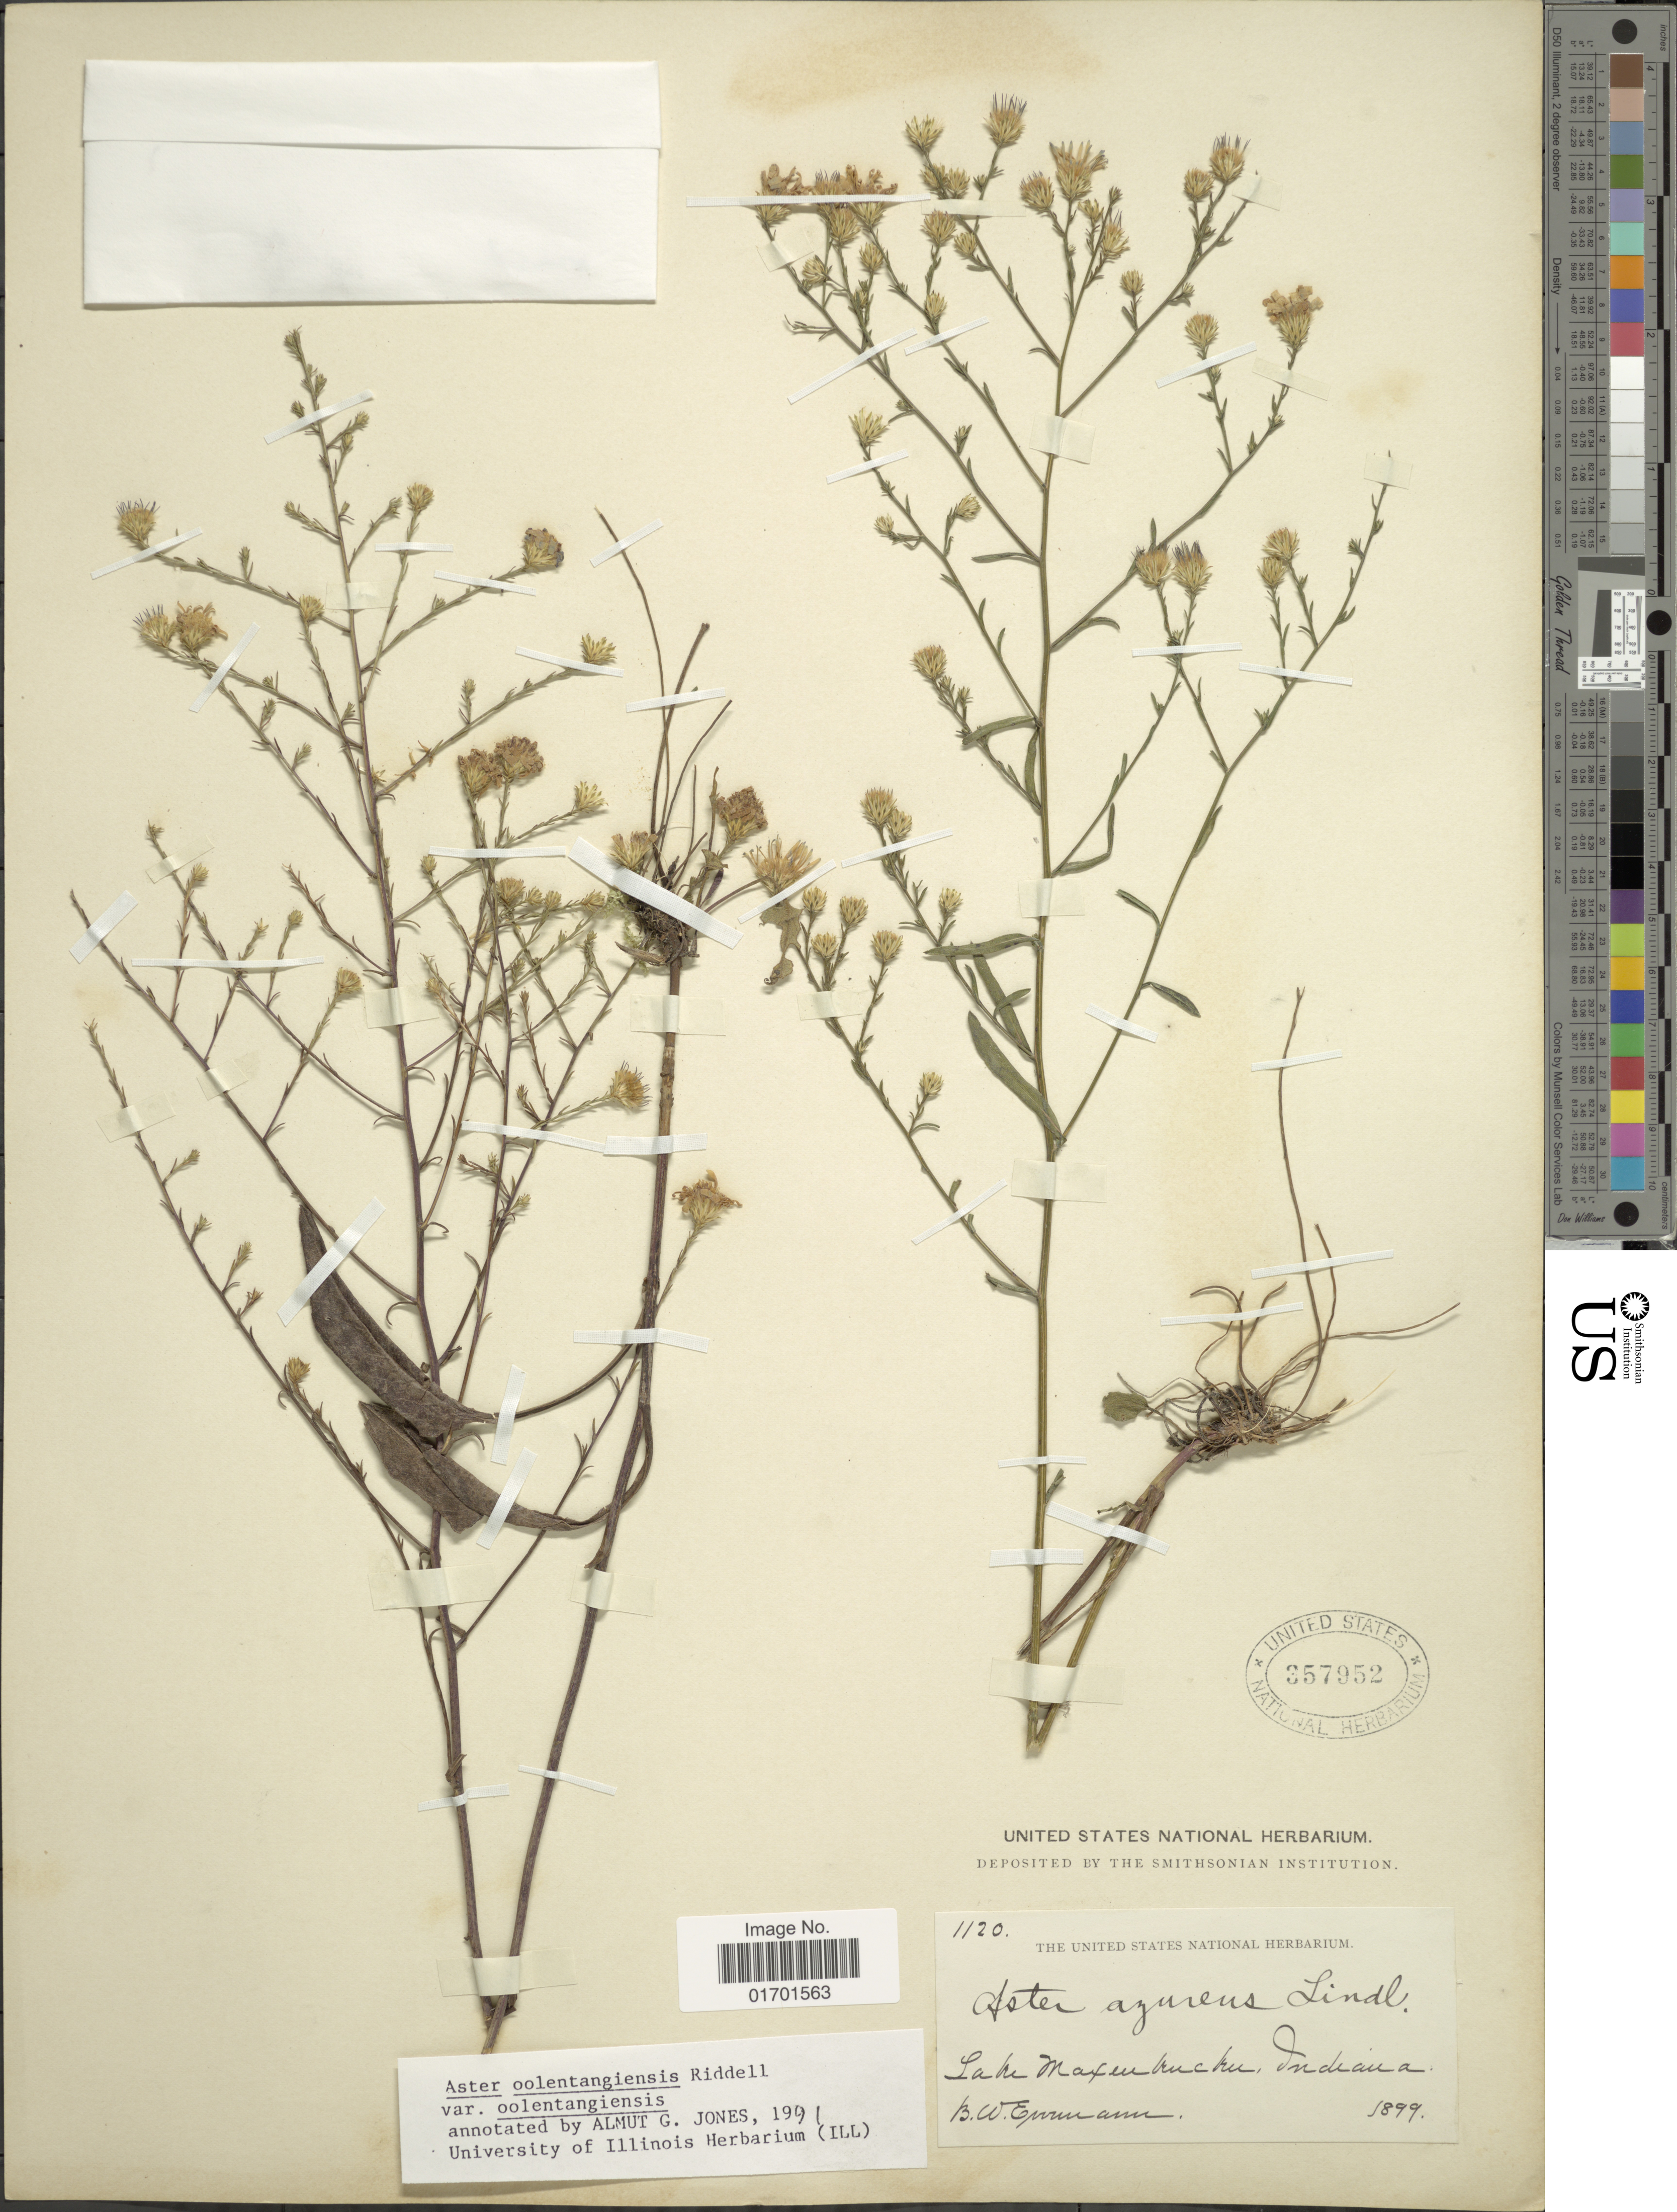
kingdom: Plantae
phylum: Tracheophyta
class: Magnoliopsida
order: Asterales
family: Asteraceae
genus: Symphyotrichum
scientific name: Symphyotrichum oolentangiense var. oolentangiense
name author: G.L. Nesom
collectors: B. W. Evermann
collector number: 1120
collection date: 1899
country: United States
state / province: Indiana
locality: Lake Maxinkuckee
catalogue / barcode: US 357952